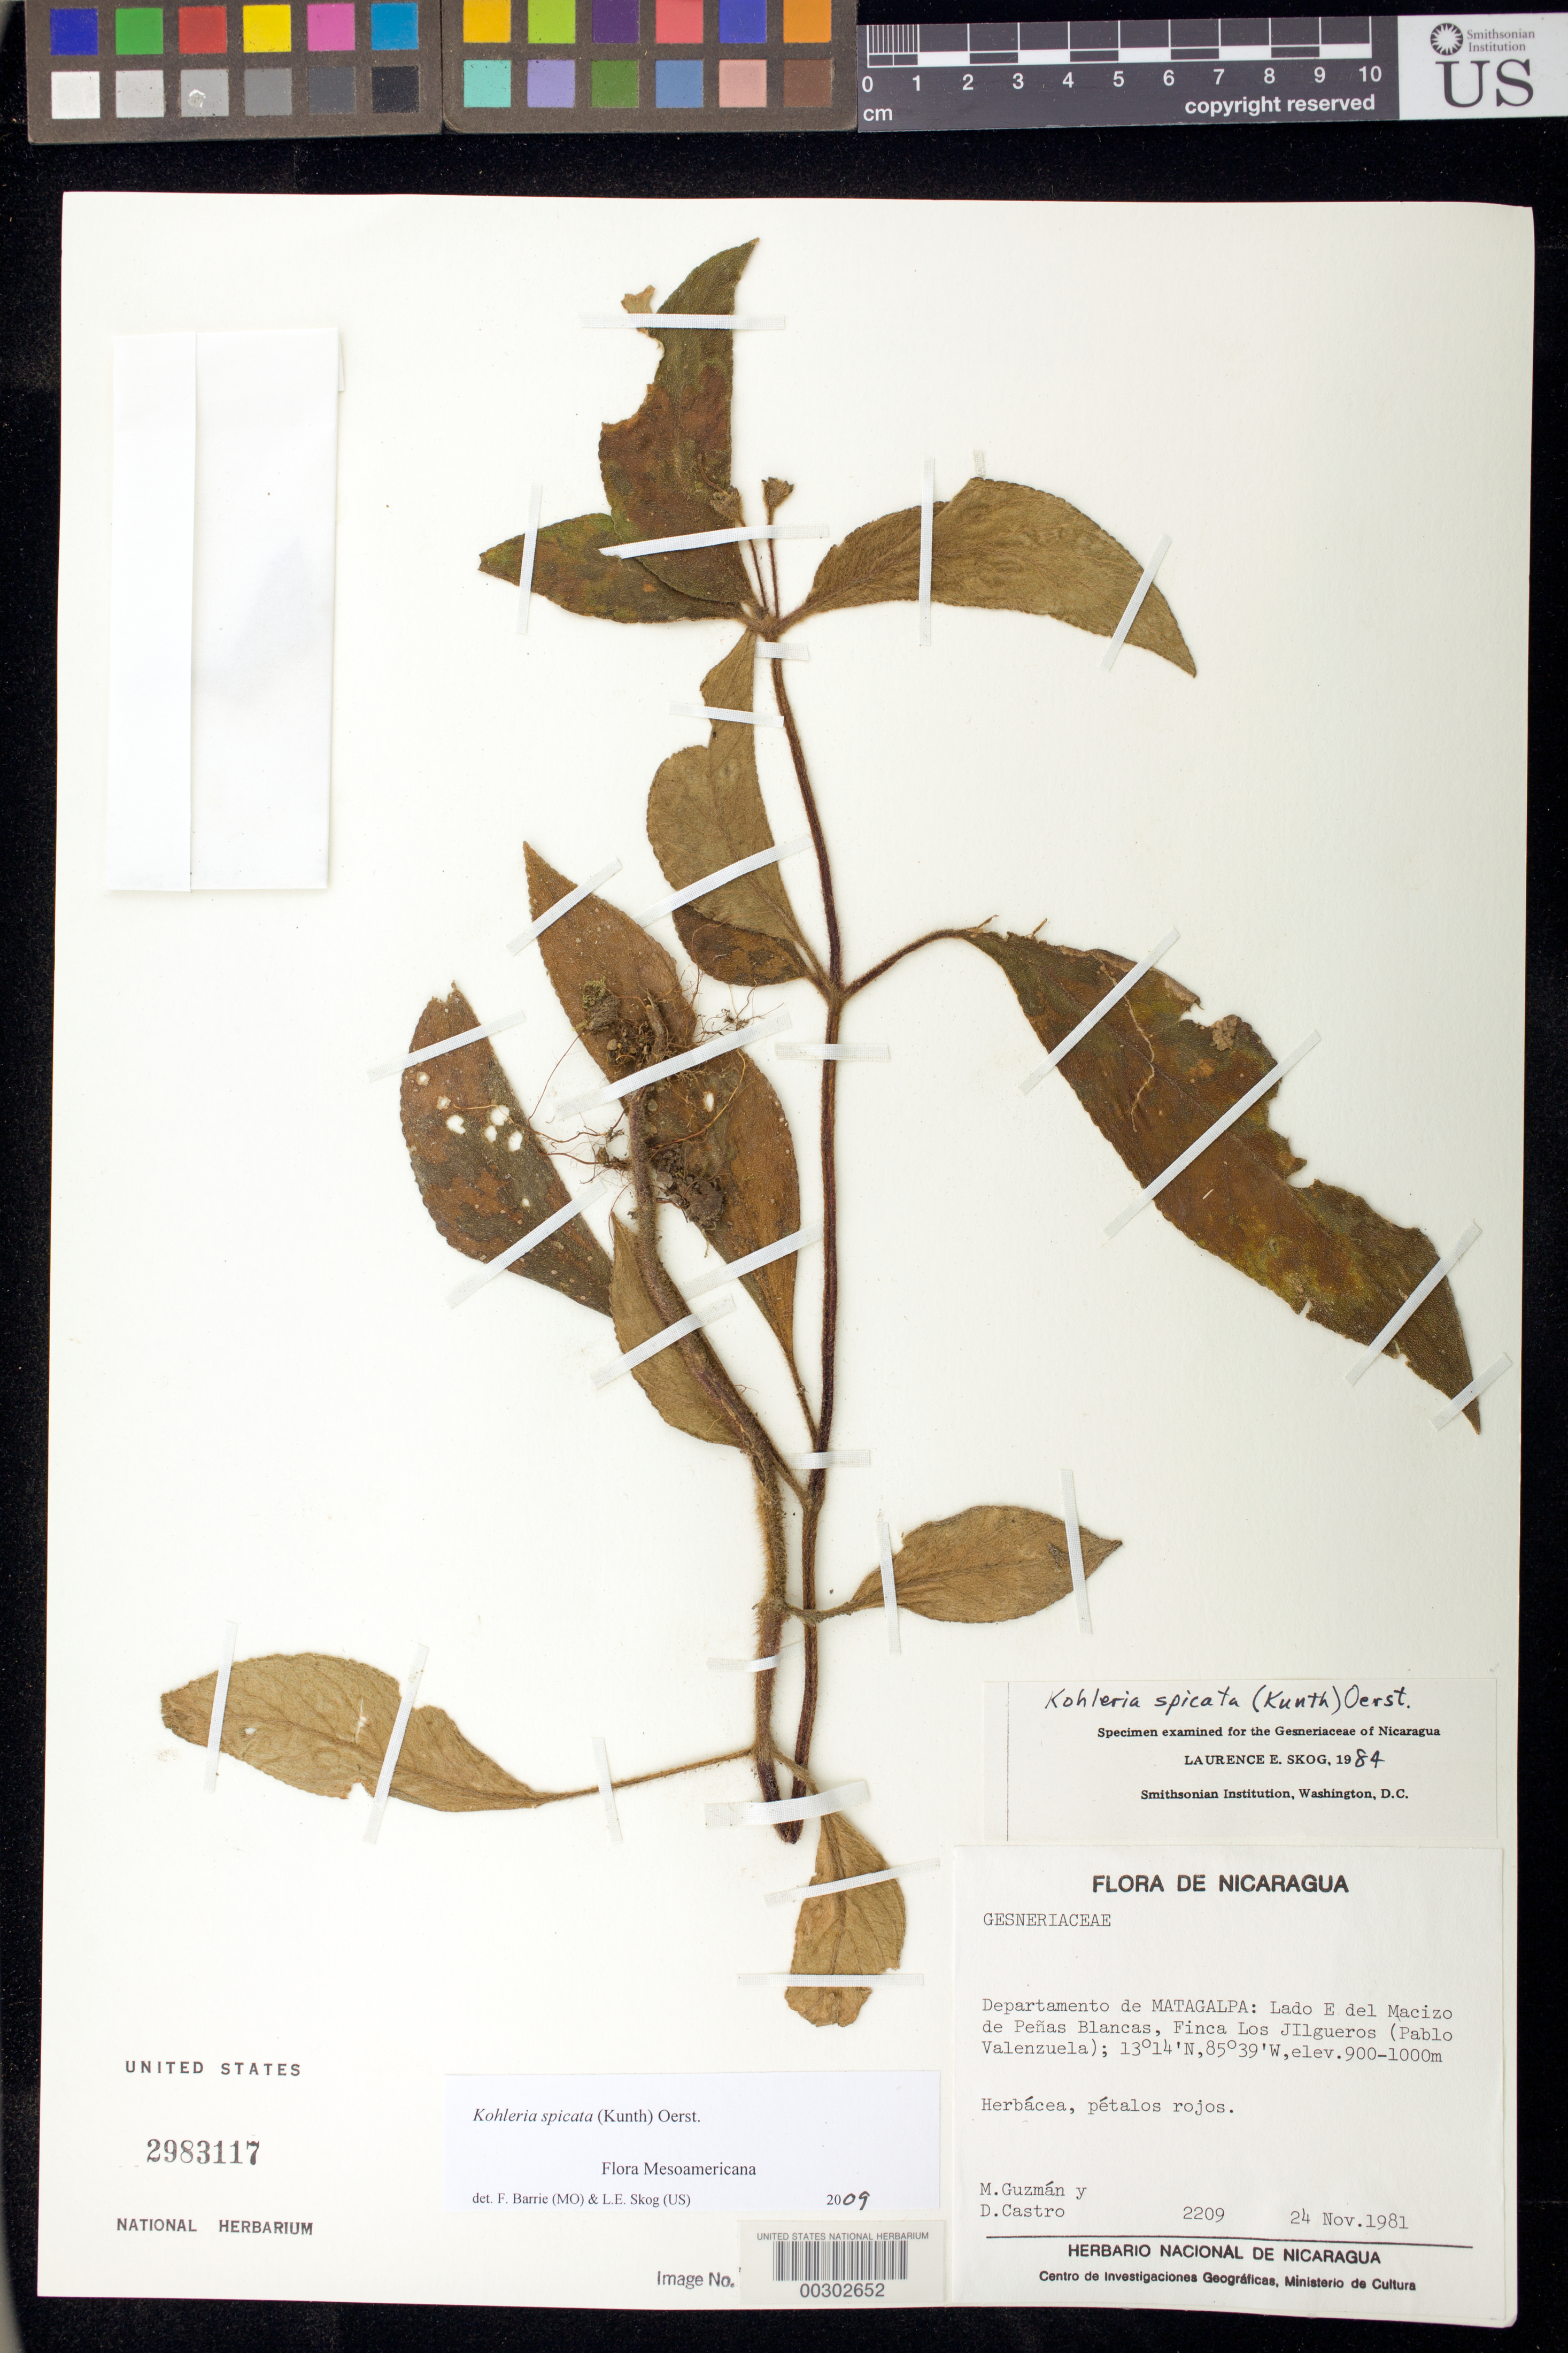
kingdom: Plantae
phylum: Tracheophyta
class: Magnoliopsida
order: Lamiales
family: Gesneriaceae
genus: Kohleria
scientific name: Kohleria spicata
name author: (Kunth) Oerst.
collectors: M. Guzmán & D. Castro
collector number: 2209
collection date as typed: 24 Nov 1981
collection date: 1981-11-24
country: Nicaragua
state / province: Matagalpa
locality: Lado E of Macizo de Penas Blancas, Finca Los Jilgueros (Pablo Valenzuela)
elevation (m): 900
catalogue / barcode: US 2983117